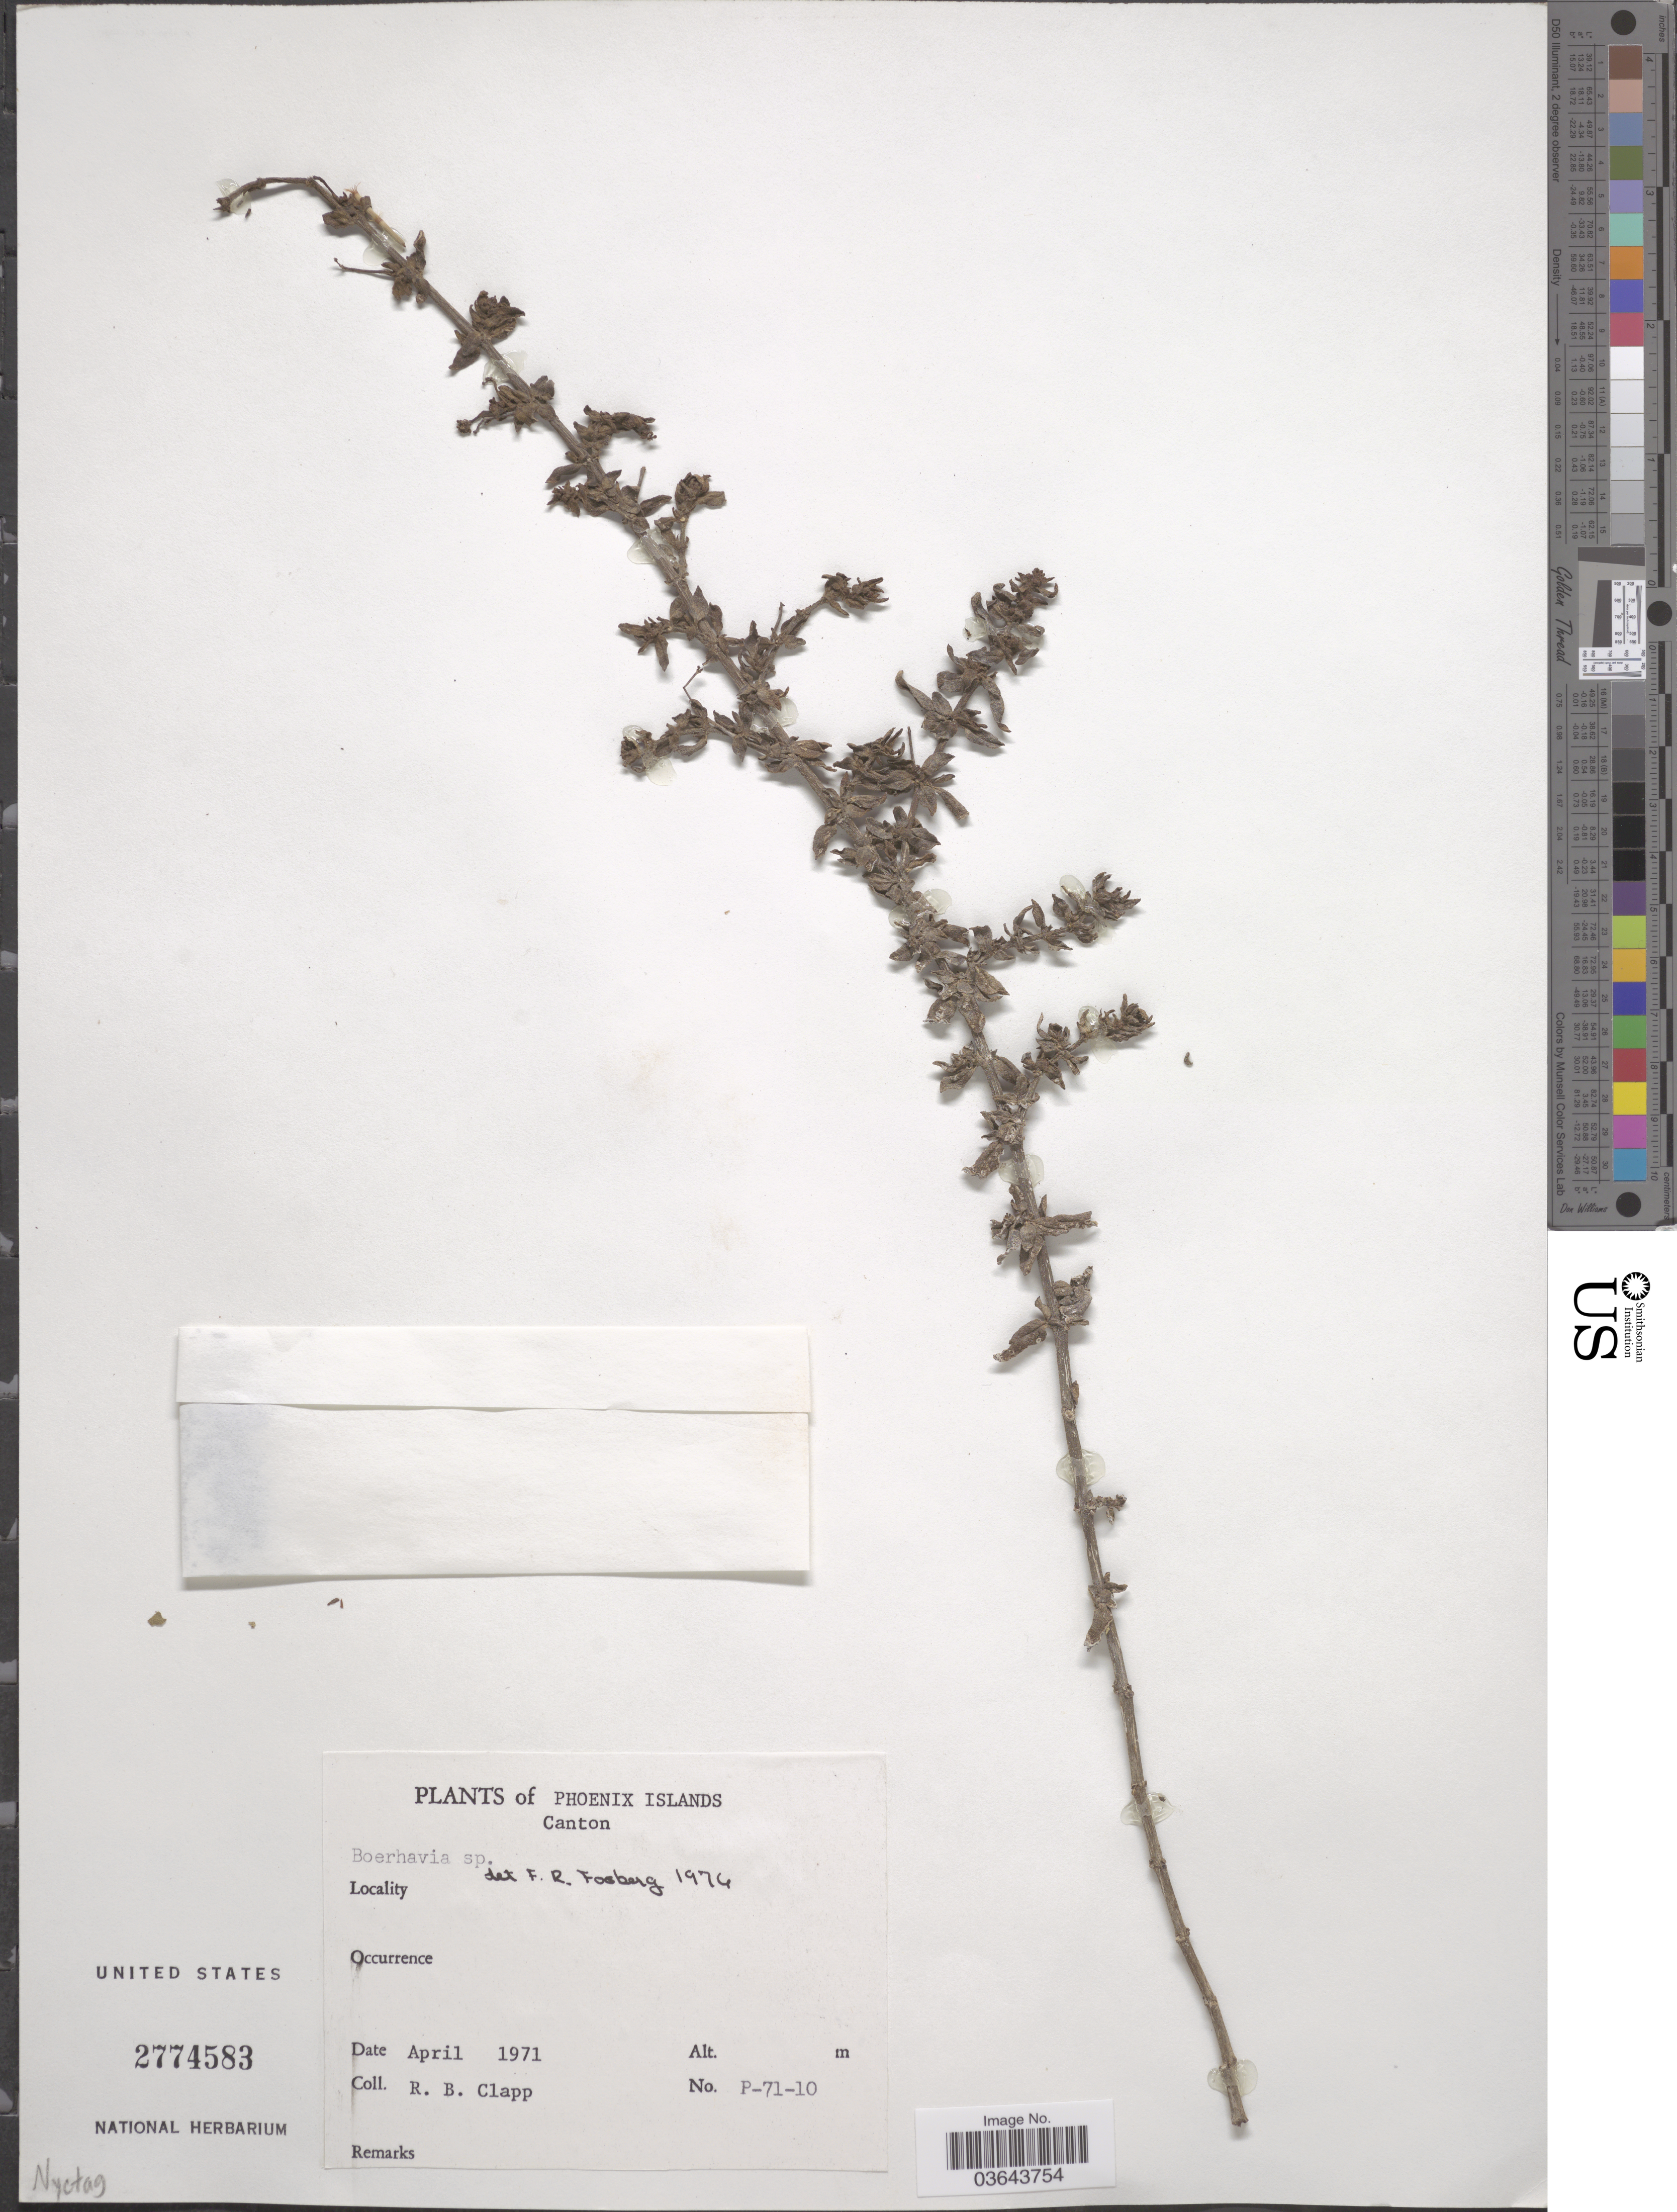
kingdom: Plantae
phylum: Tracheophyta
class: Magnoliopsida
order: Caryophyllales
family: Nyctaginaceae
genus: Boerhavia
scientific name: Boerhavia repens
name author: L.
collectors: R. B. Clapp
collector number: P-71-10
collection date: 1971-04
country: Kiribati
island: Kanton [Canton] Atoll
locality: Phoenix Islands. Canton.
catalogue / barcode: US 2774583